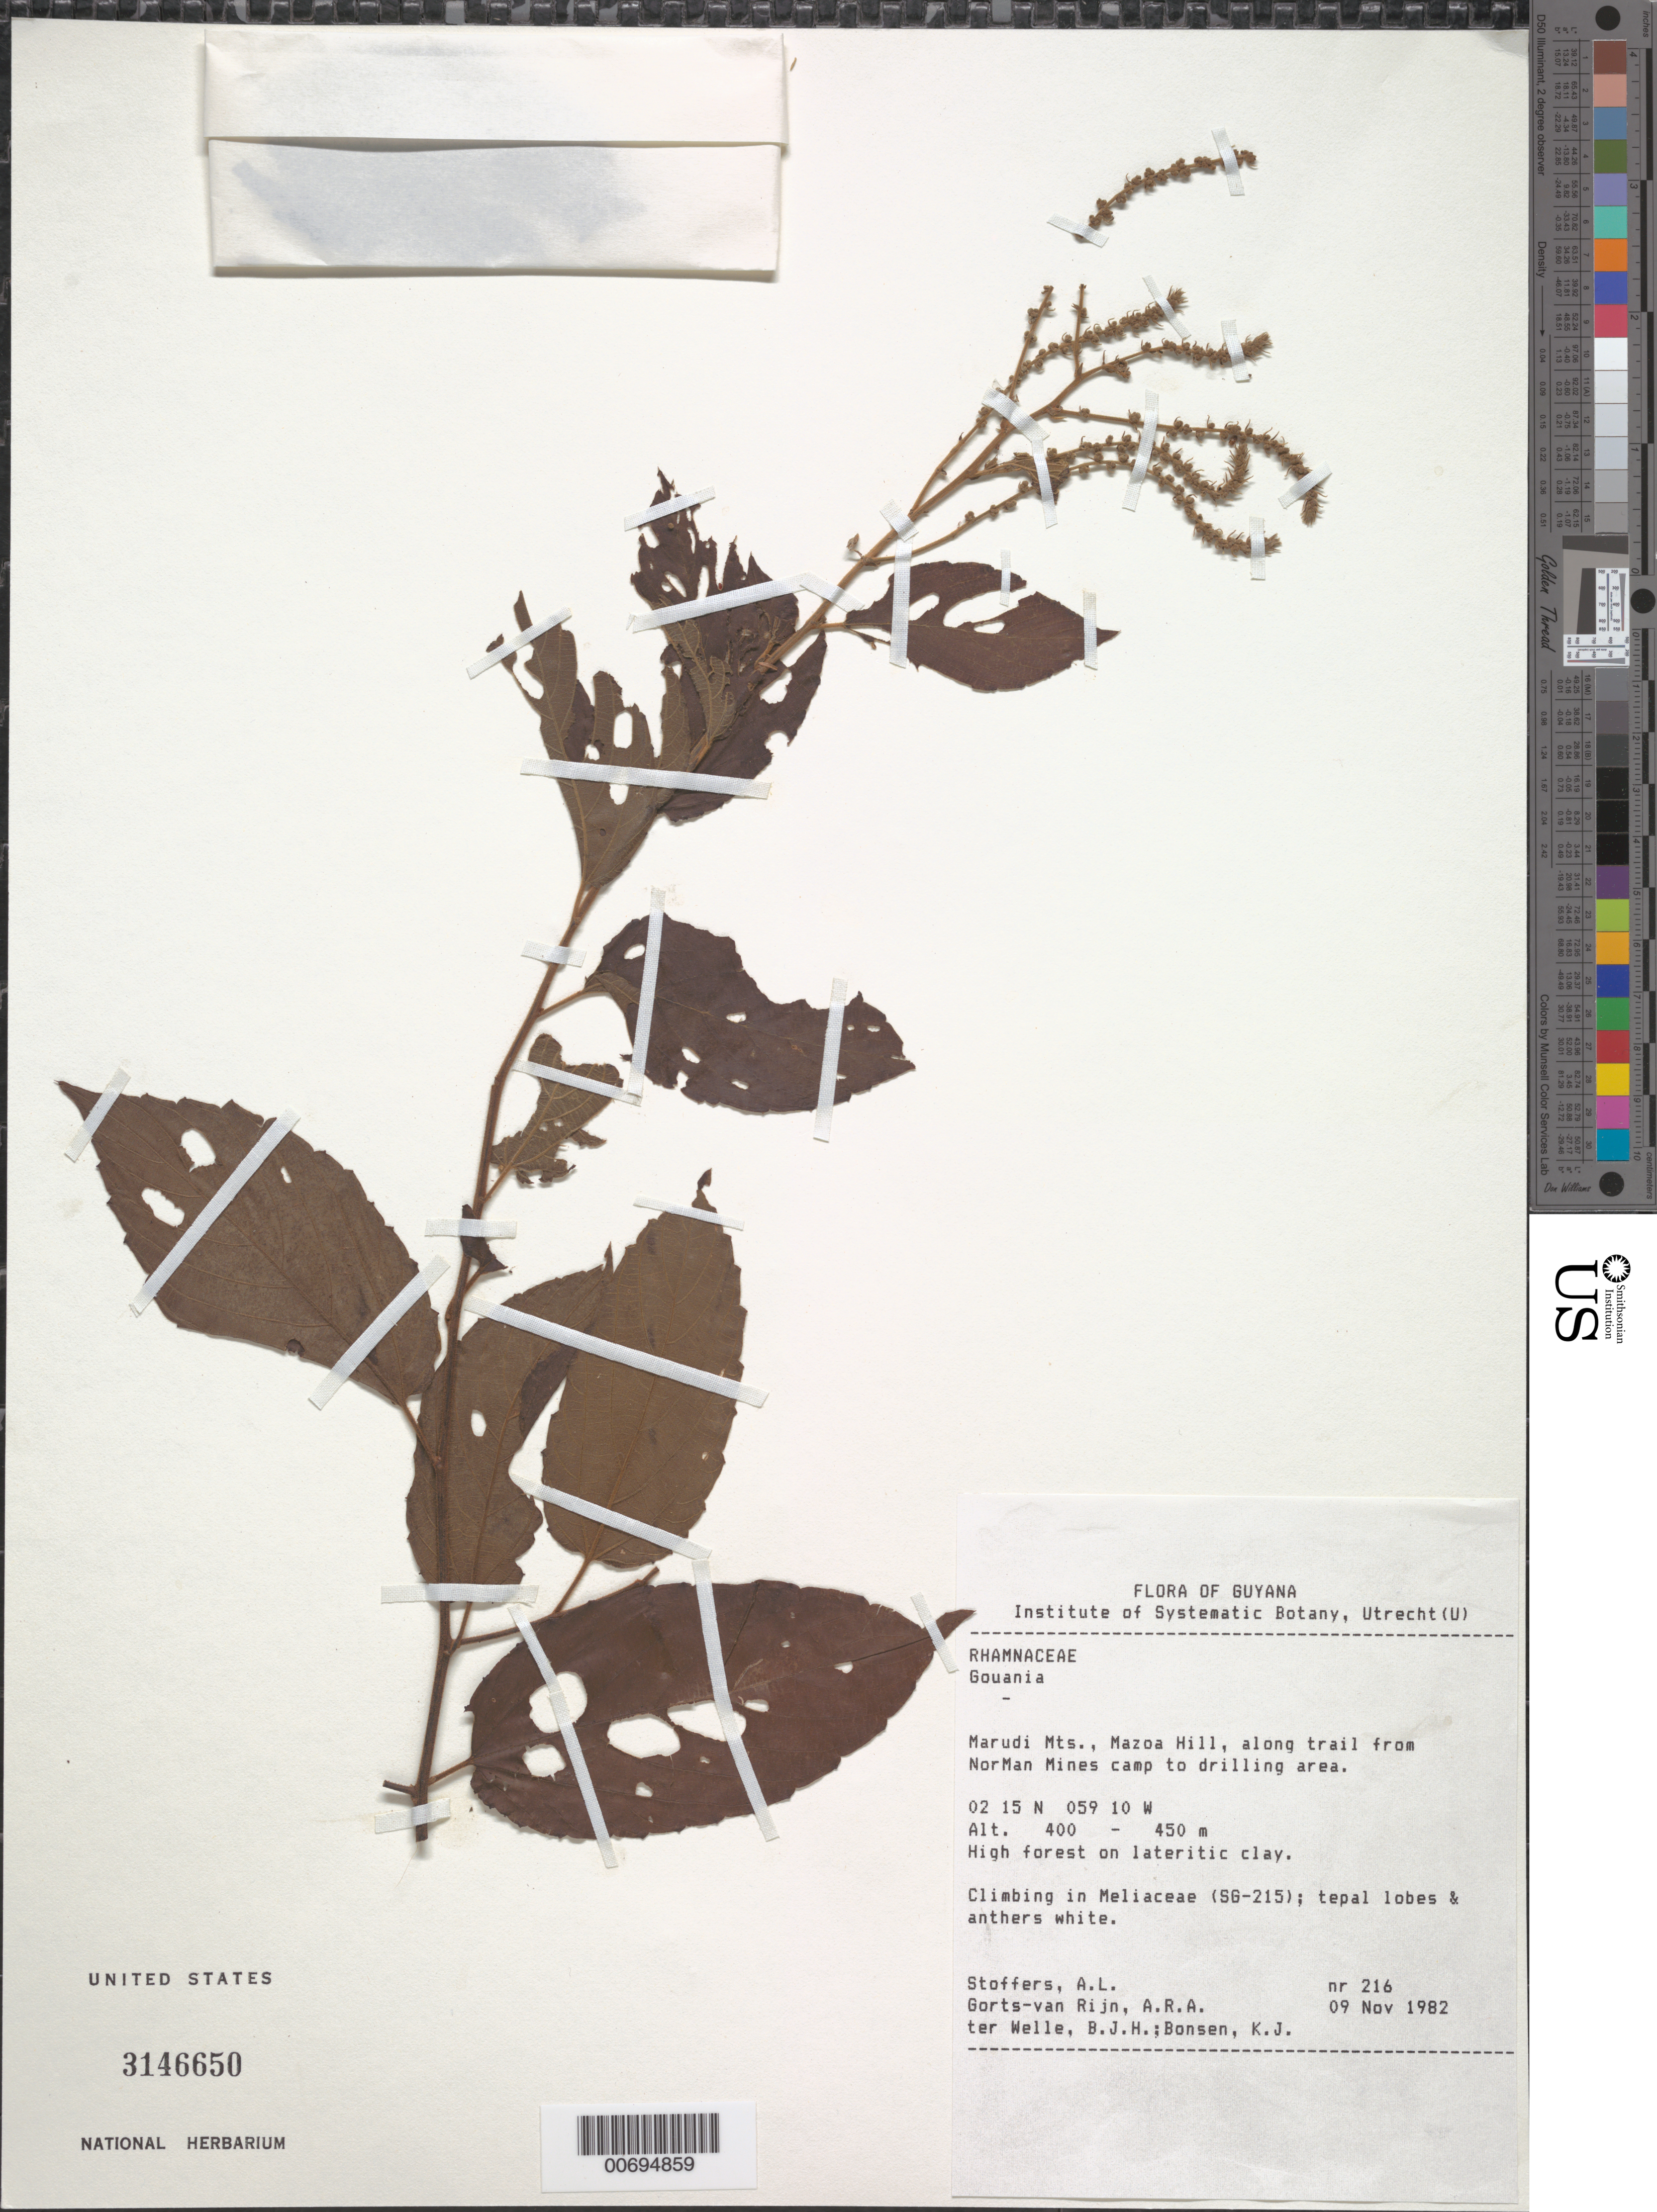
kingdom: Plantae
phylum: Tracheophyta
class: Magnoliopsida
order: Rosales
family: Rhamnaceae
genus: Gouania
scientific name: Gouania sp.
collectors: A. Stoffers, A. .R. A. Görts-van Rijn, B. Welle & K. Bonsen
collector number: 216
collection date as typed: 9-Nov-82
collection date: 1982-11-09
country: Guyana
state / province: U. Takutu-U. Essequibo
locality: Marudi Mts., Mazoa Hill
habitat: High forest on lateritic clay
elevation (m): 400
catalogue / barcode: US 3146650